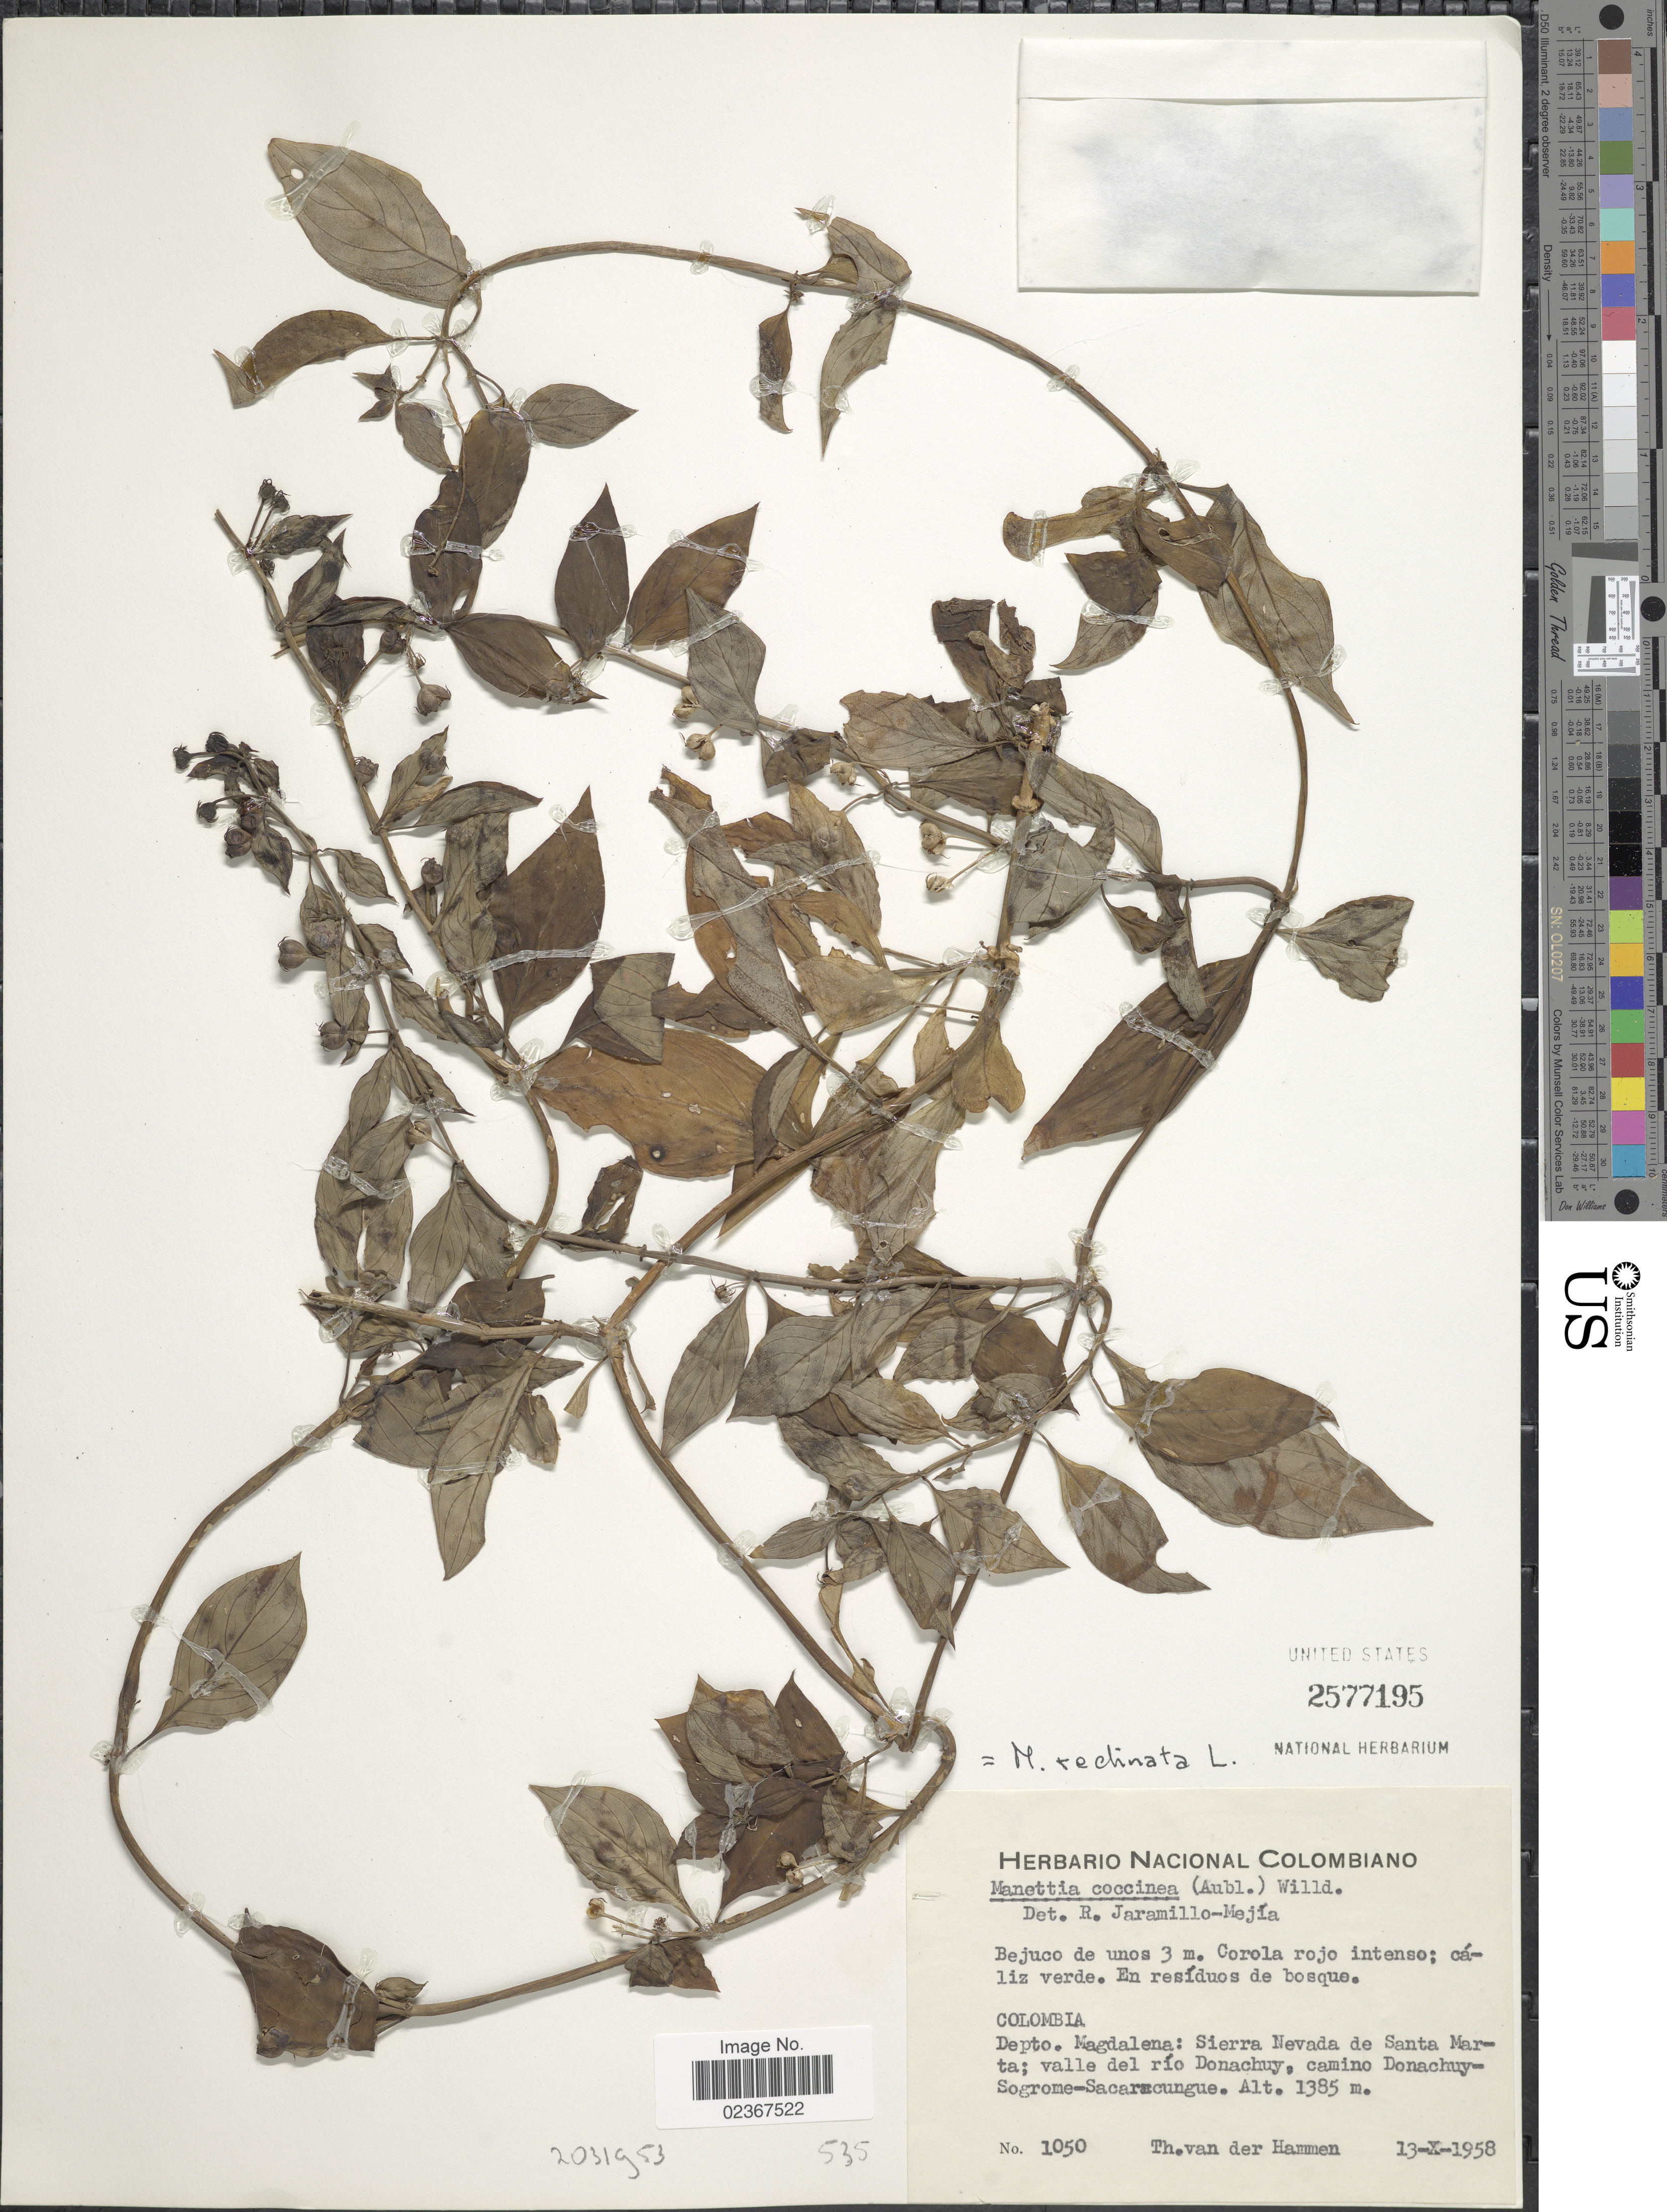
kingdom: Plantae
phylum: Tracheophyta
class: Magnoliopsida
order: Gentianales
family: Rubiaceae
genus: Manettia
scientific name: Manettia reclinata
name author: L.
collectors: T. Hammen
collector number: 1050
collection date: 1958-10-13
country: Colombia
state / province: Magdalena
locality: Sierra Nevada de Santa Marta; valle del rio Donachuy, camino Donachuy-Sogrome-Sacaracungue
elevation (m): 1385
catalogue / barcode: US 2577195